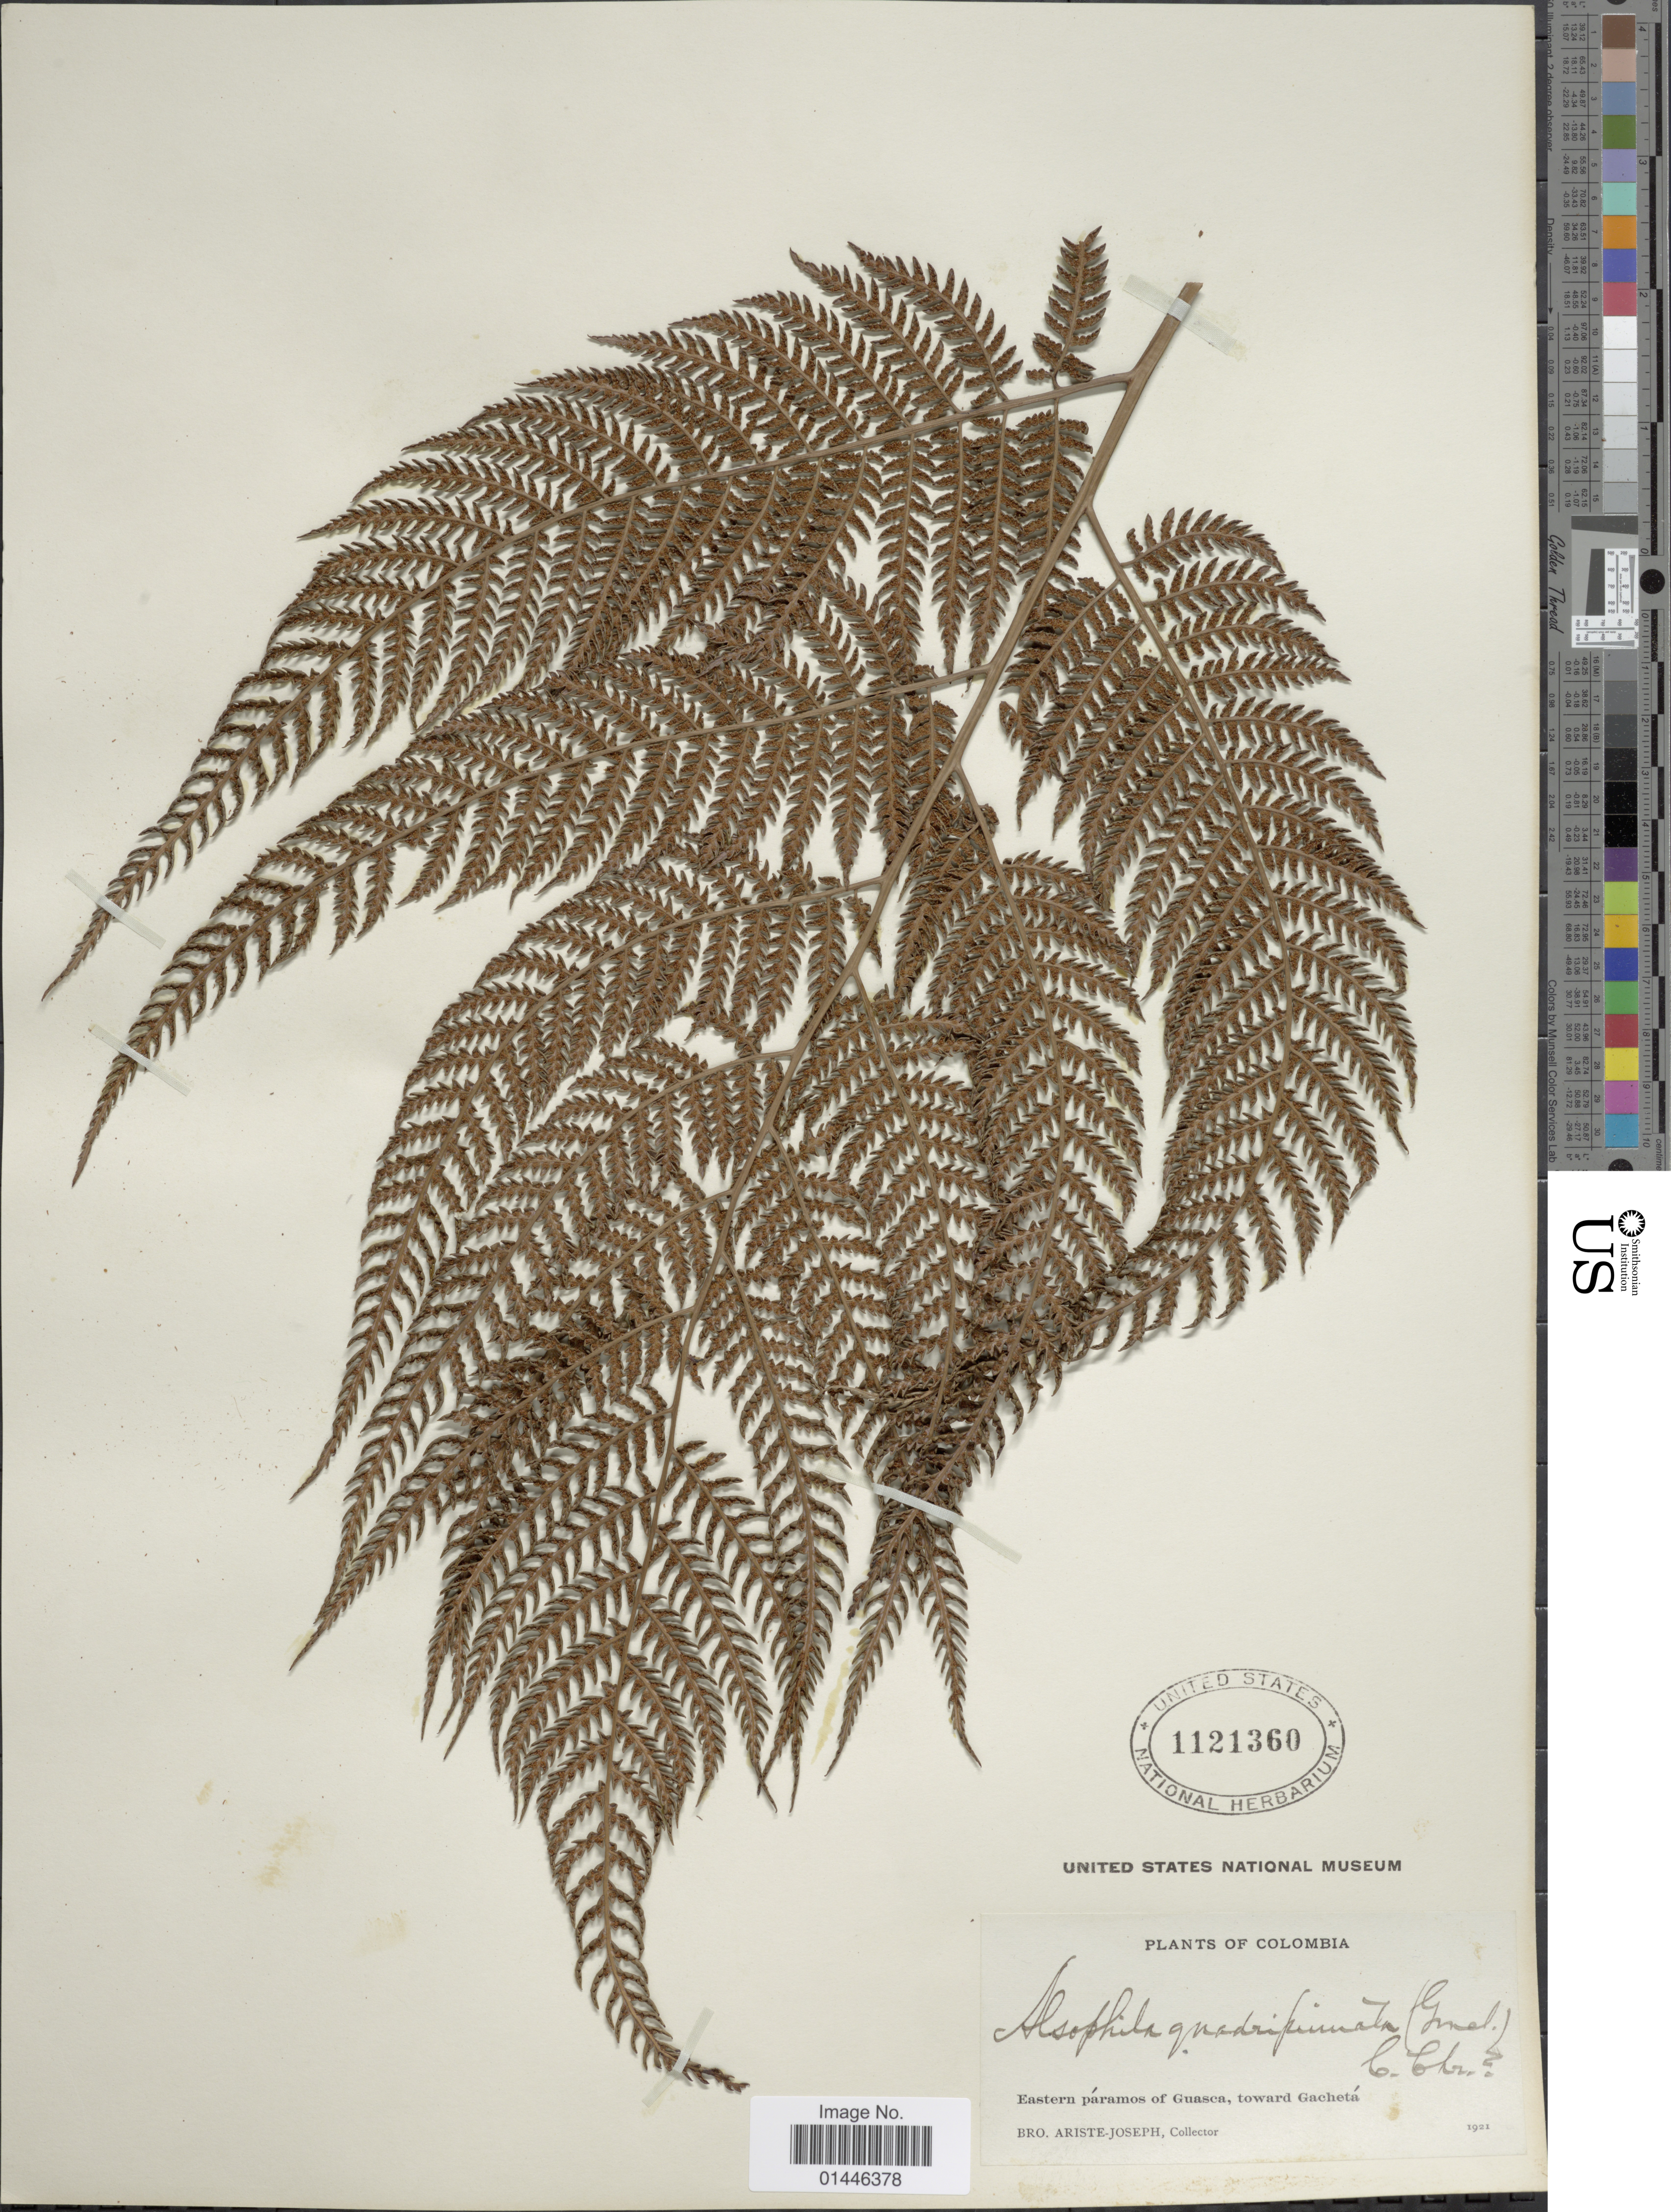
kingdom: Plantae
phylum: Tracheophyta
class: Polypodiopsida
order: Cyatheales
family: Dicksoniaceae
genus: Lophosoria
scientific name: Lophosoria quadripinnata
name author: (J.F. Gmel.) C. Chr.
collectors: Bro. Ariste-Joseph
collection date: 1921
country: Colombia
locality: Eastern páramos of Guasca, toward Gachetá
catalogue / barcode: US 1121360